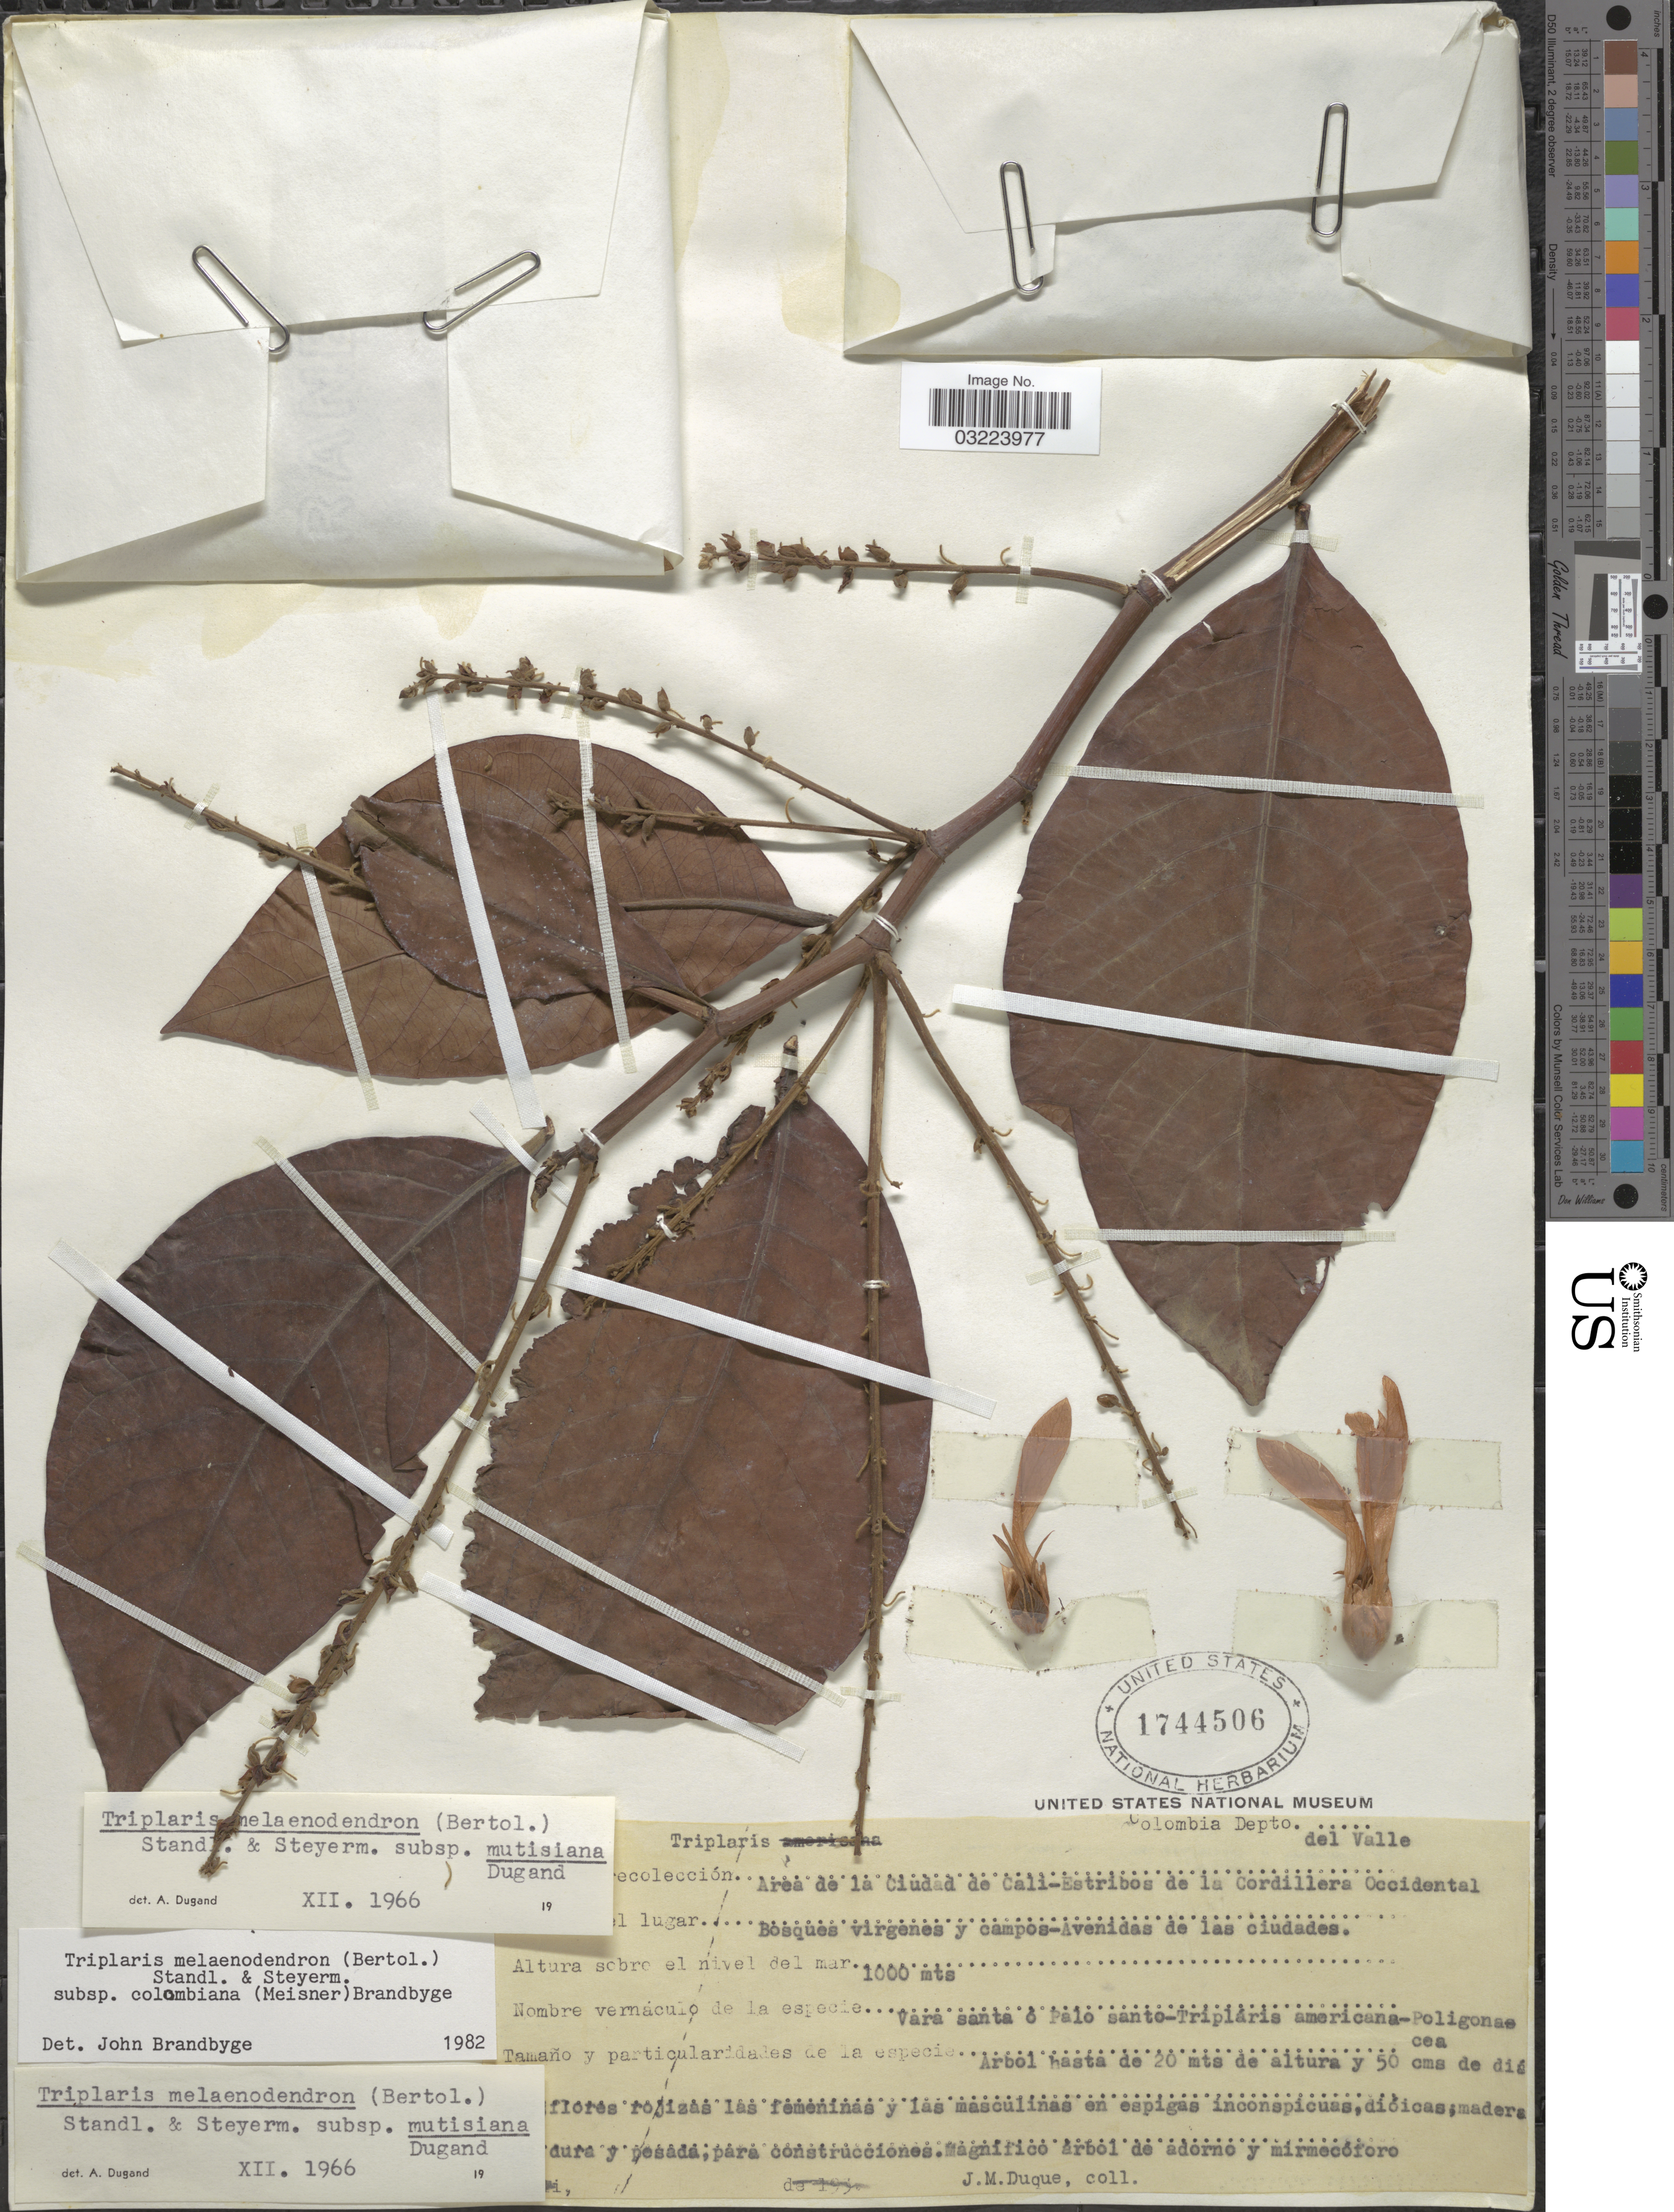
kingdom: Plantae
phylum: Tracheophyta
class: Magnoliopsida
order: Caryophyllales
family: Polygonaceae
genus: Triplaris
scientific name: Triplaris melaenodendron subsp. colombiana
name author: (Meisn.) Brandbyge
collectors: J. Duque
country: Colombia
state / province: Valle del Cauca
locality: Depto. del Valle. Area de la Ciudad de Cali-Estribos de la Cordillera Occidental.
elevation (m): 1000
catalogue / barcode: US 1744506